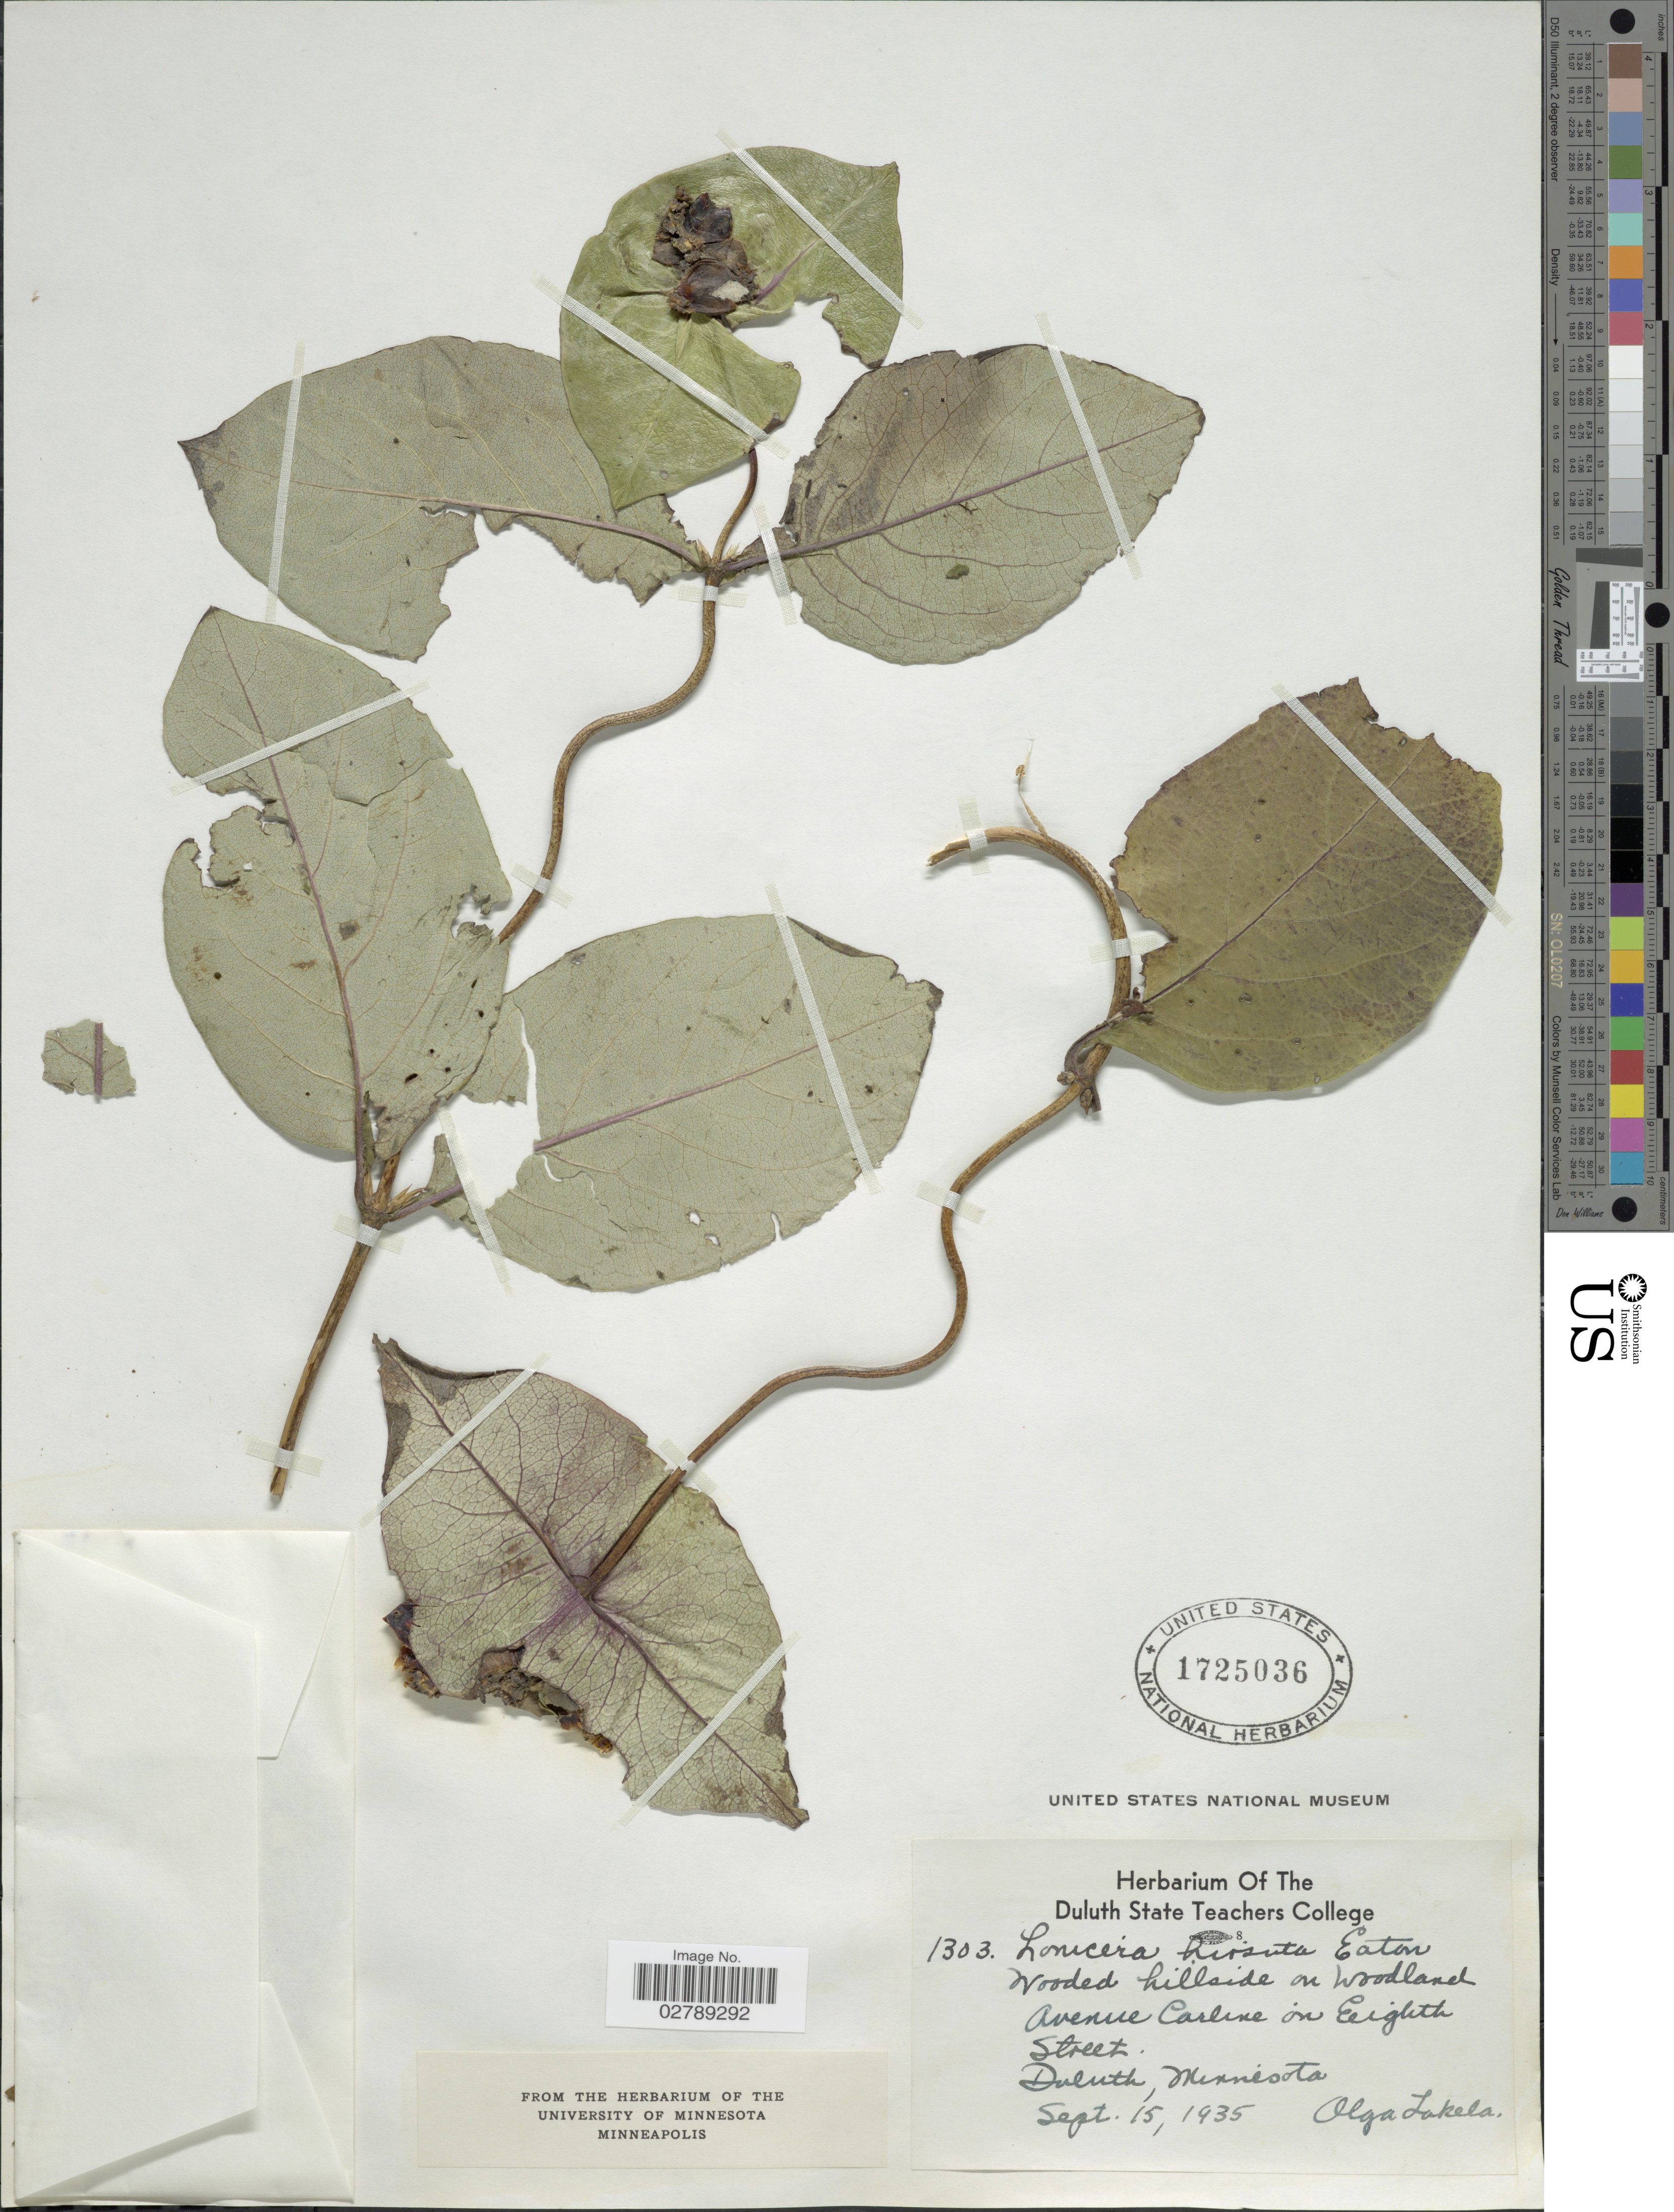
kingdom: Plantae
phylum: Tracheophyta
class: Magnoliopsida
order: Dipsacales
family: Caprifoliaceae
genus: Lonicera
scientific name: Lonicera hirsuta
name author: Eaton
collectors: O. K. Lakela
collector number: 1303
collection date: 1935-09-15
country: United States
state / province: Minnesota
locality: Wooded hillside on Woodland Avenue Carline on Eeighth Street. Duluth.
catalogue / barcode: US 1725036